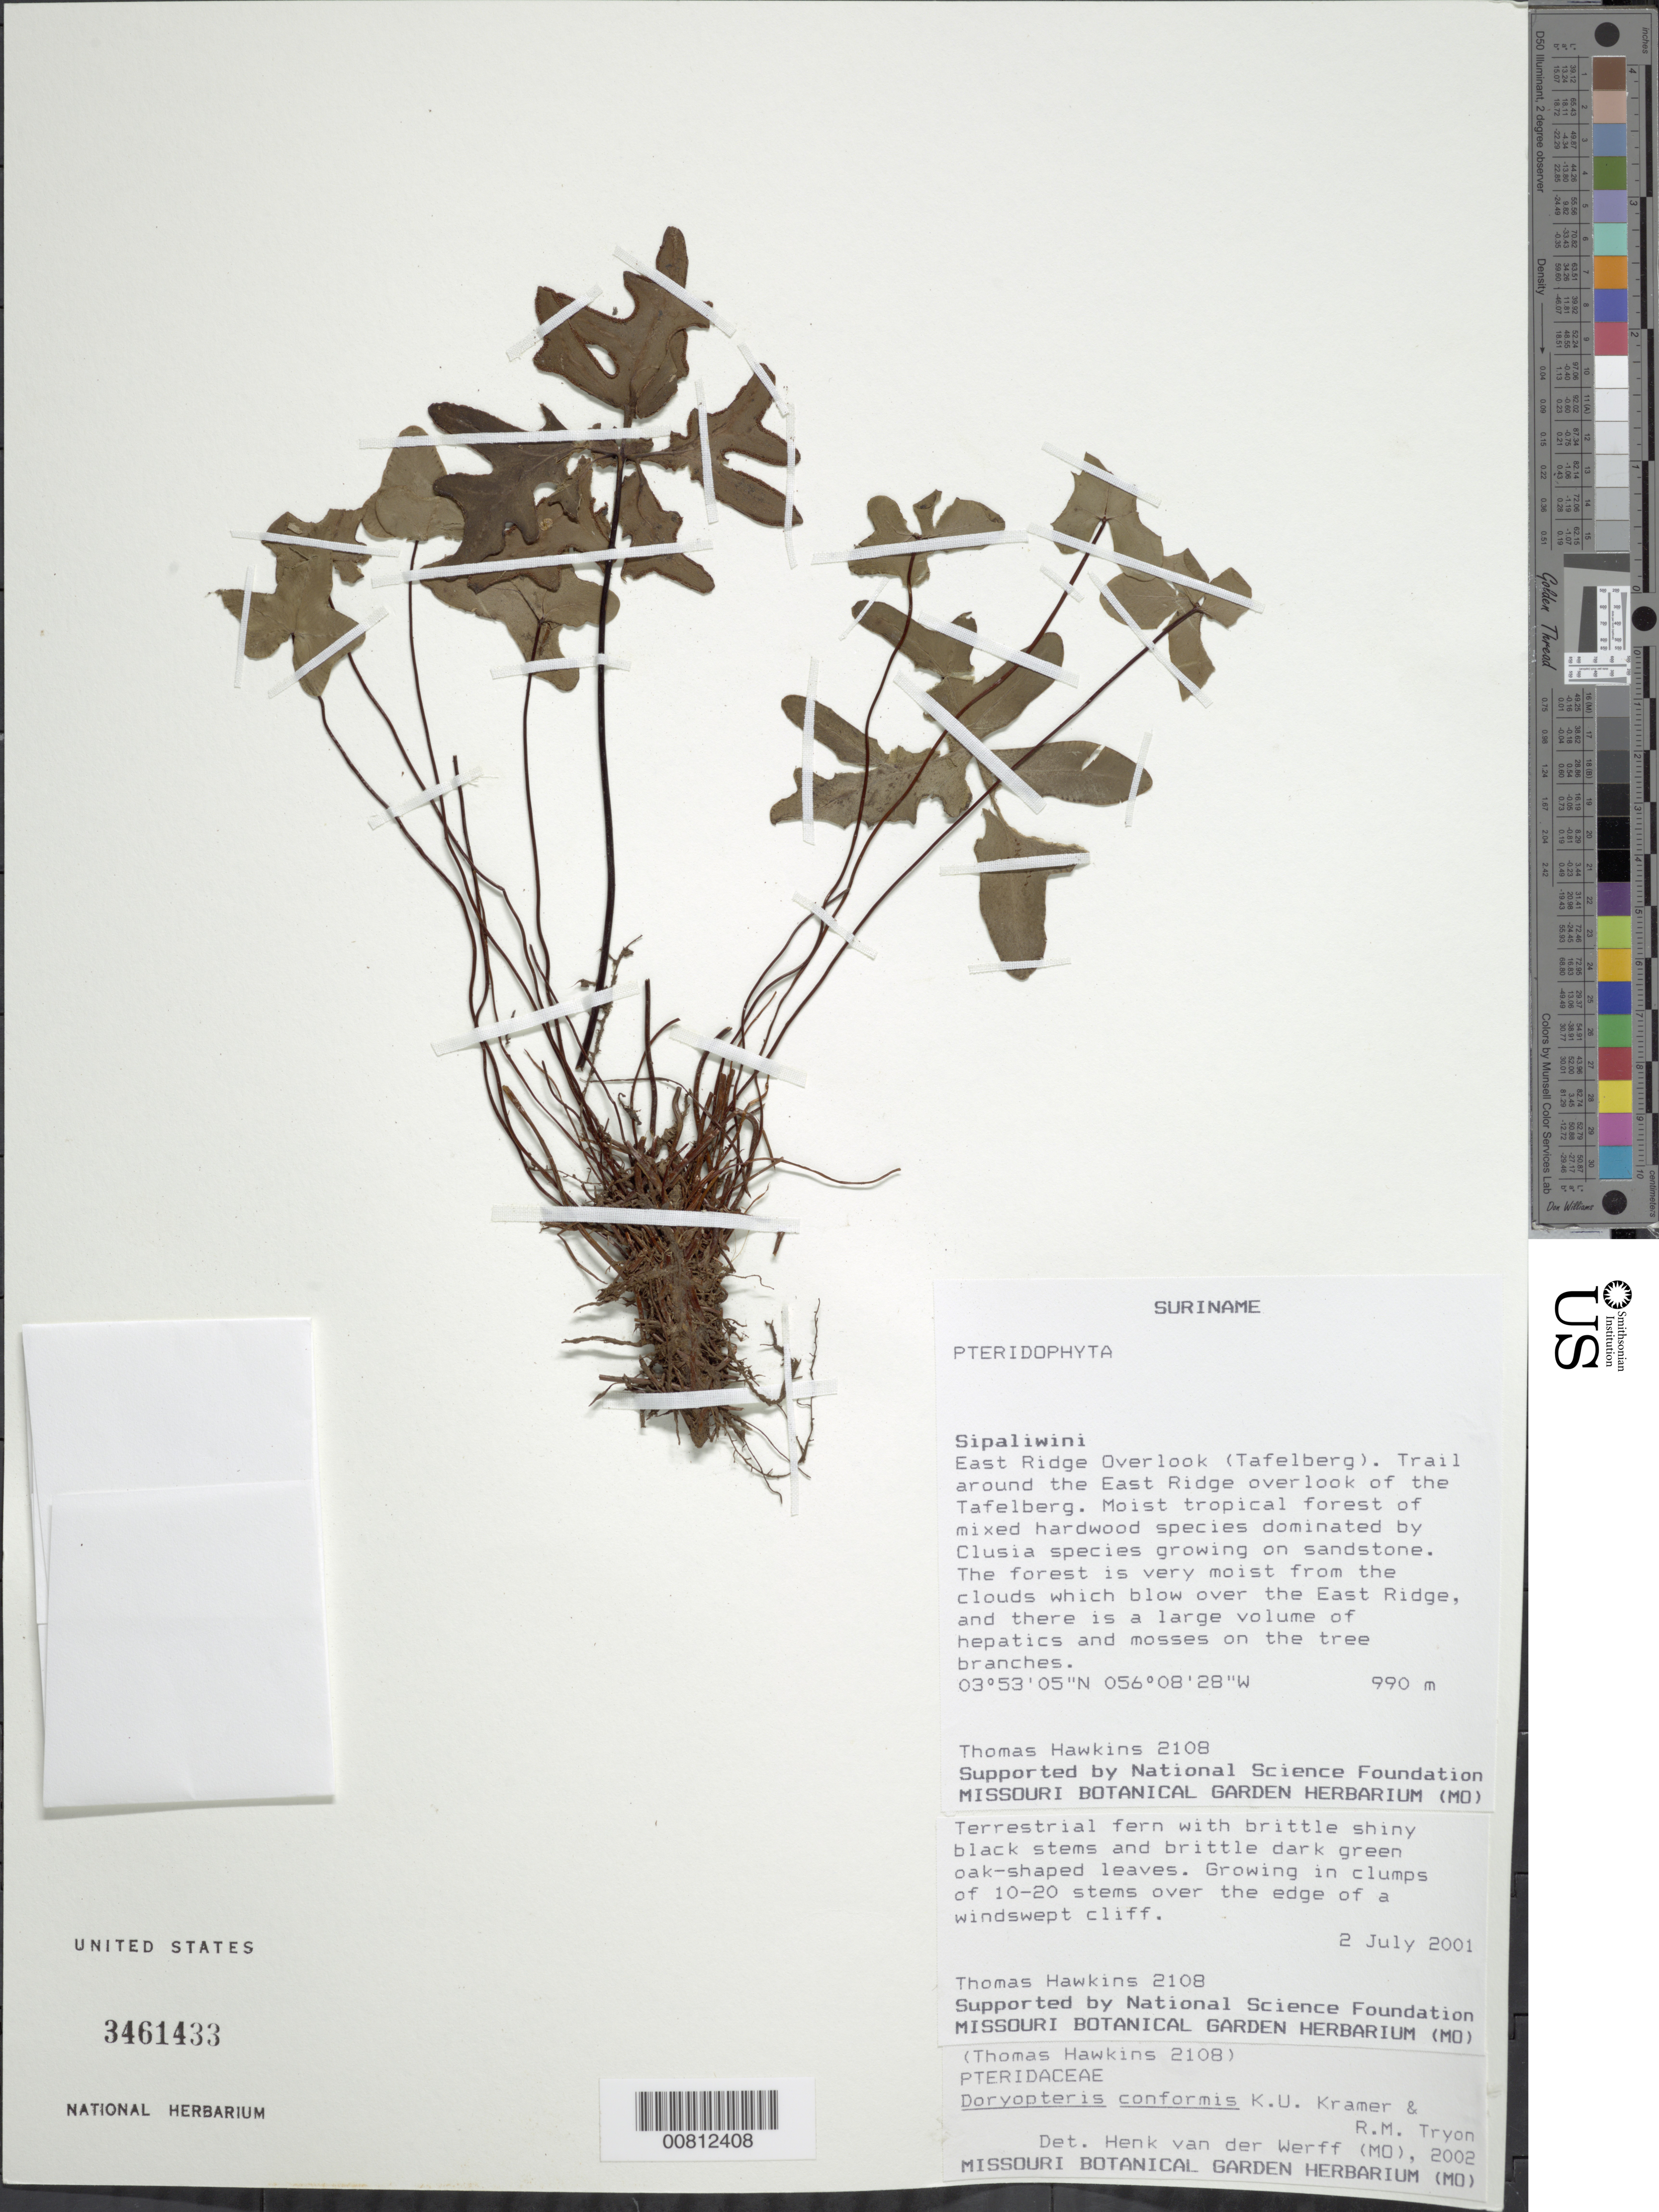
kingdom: Plantae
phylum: Tracheophyta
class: Polypodiopsida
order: Polypodiales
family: Pteridaceae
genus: Doryopteris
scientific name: Doryopteris conformis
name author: K.U. Kramer & R.M. Tryon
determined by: van der Werff, H., (MO), Missouri Botanical Garden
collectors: T. Hawkins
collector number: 2108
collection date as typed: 2-Jul-01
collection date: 2001-07-02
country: Suriname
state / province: Sipaliwini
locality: Tafelberg (Table Mountain), East Ridge Overlook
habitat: Moist tropical forest of mixed hardwood species dominated by Clusia species growing over sandstone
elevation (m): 990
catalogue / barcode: US 3461433